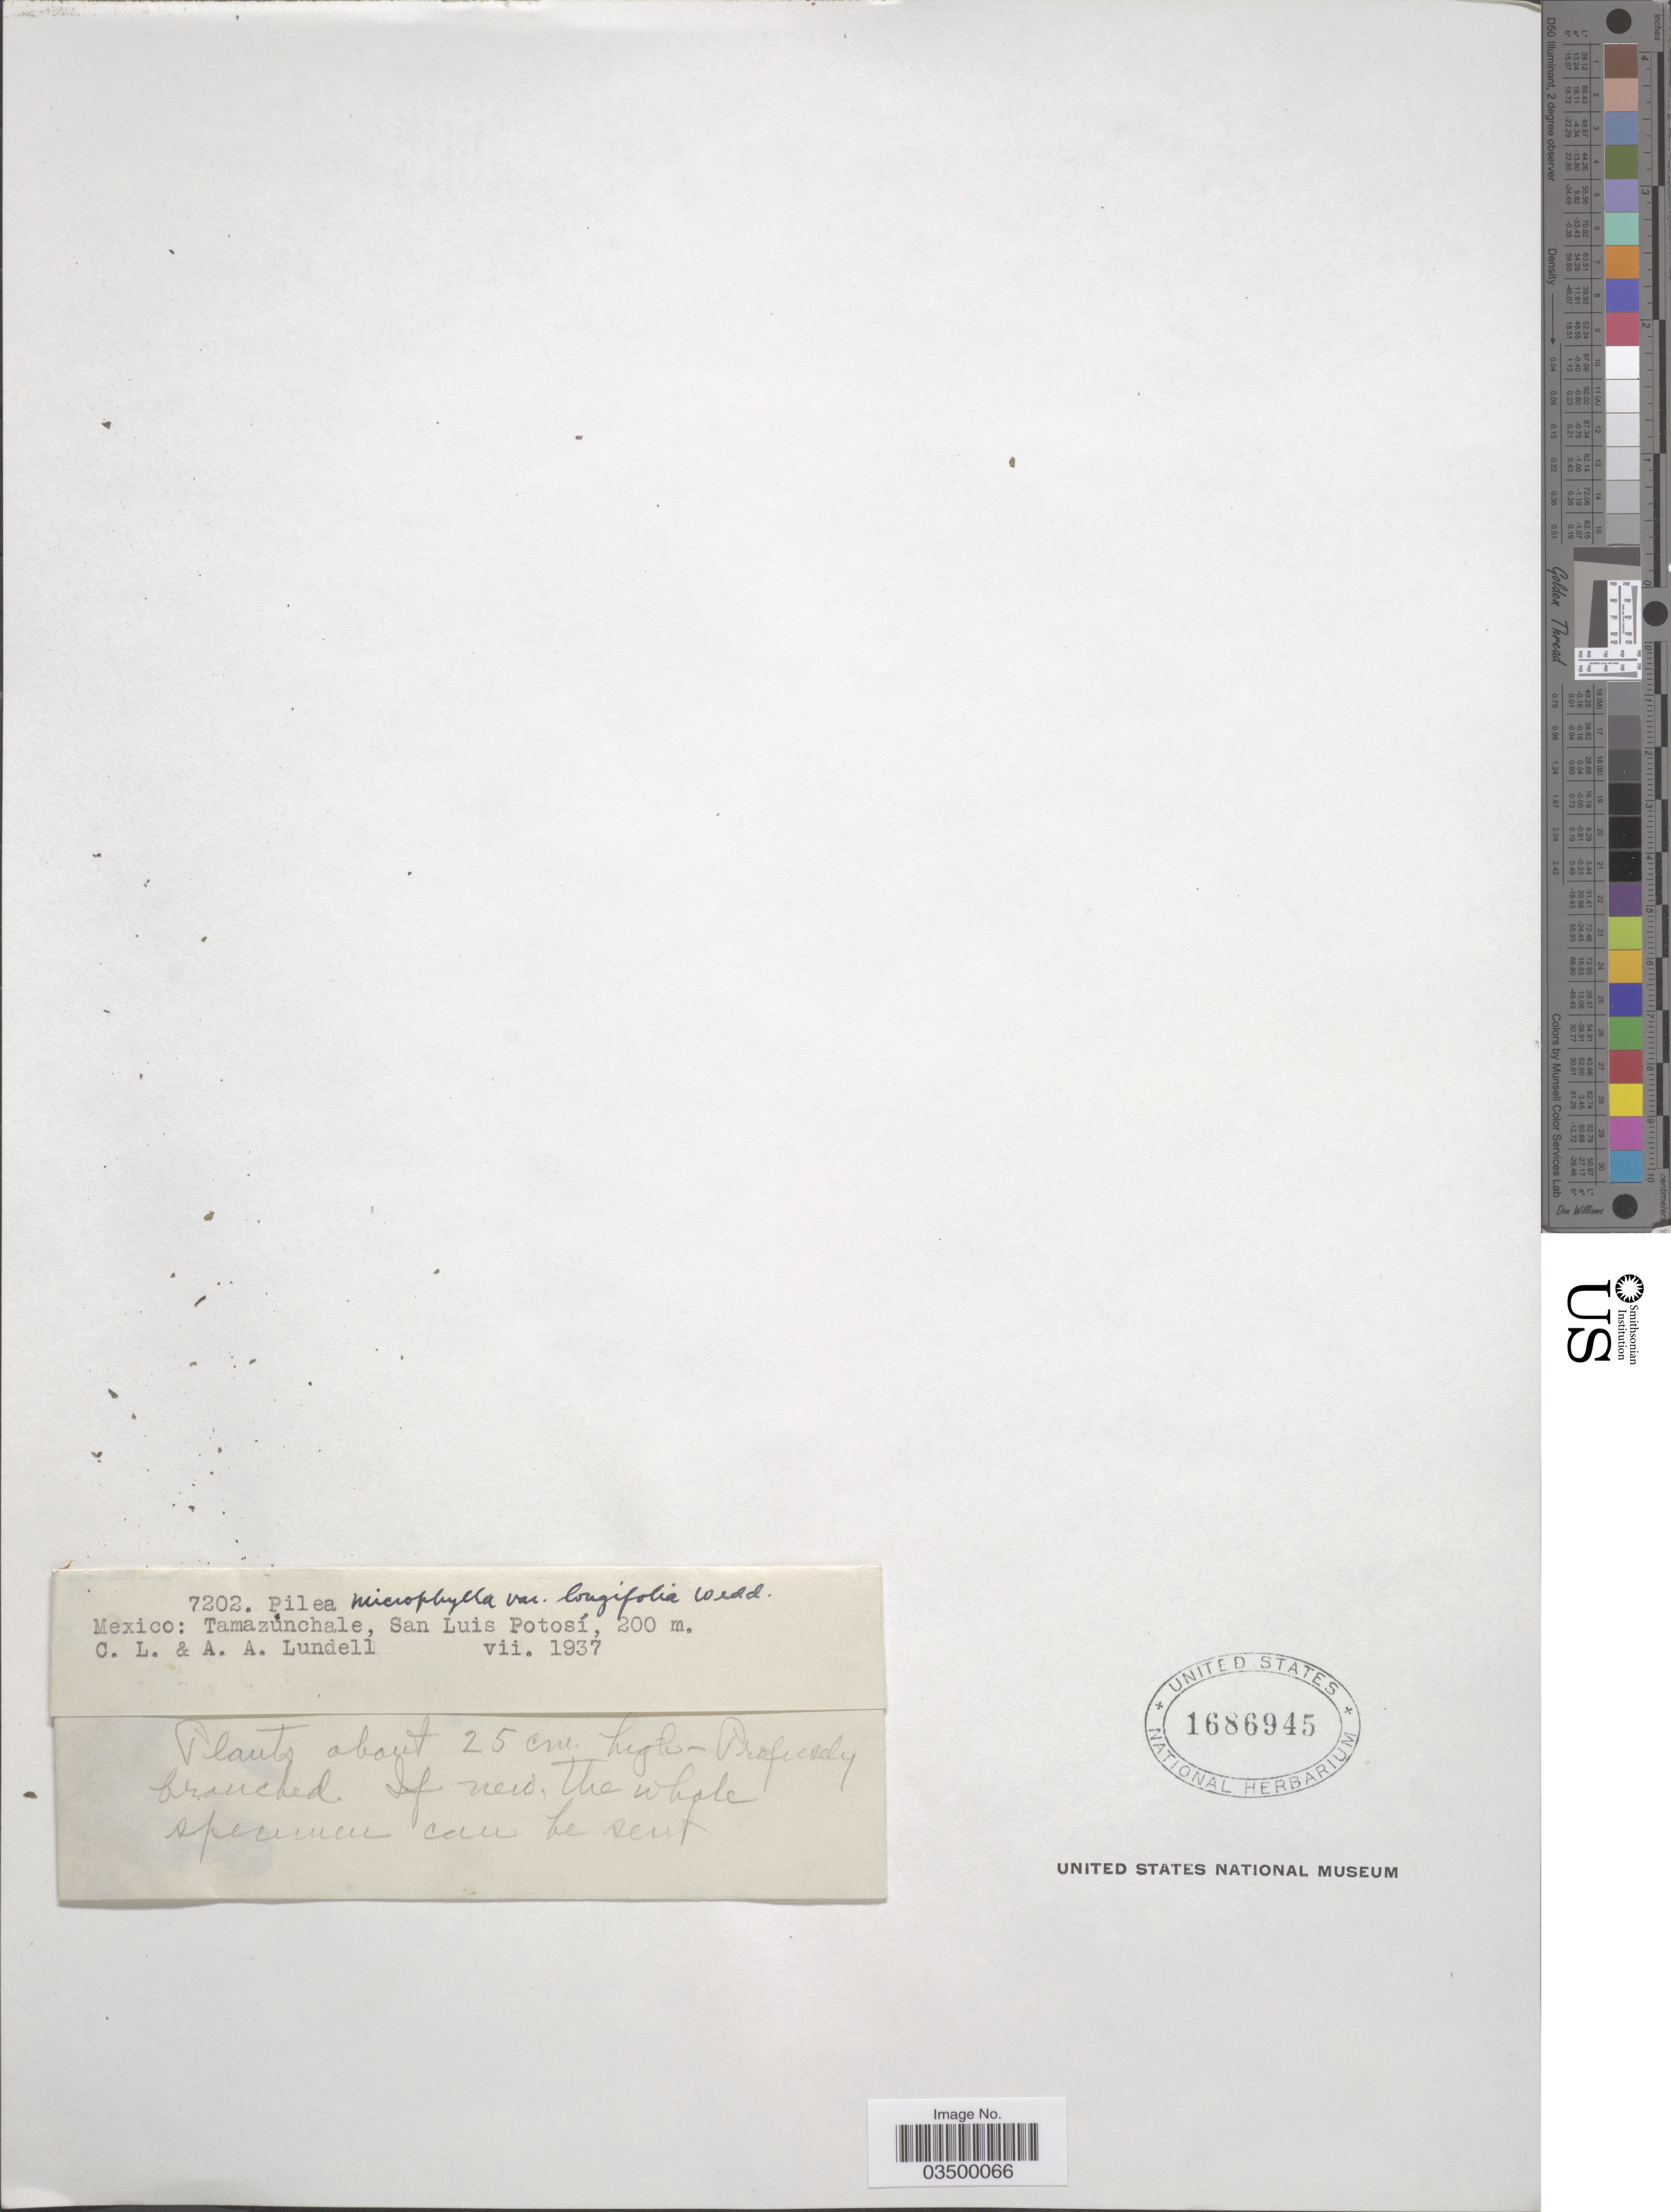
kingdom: Plantae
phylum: Tracheophyta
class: Magnoliopsida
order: Rosales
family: Urticaceae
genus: Pilea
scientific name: Pilea microphylla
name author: (L.) Liebm.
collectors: C. L. Lundell & A. A. Lundell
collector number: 7202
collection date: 1937-07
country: Mexico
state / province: San Luis Potosí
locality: Tamazunchale.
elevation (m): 200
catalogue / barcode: US 1686945